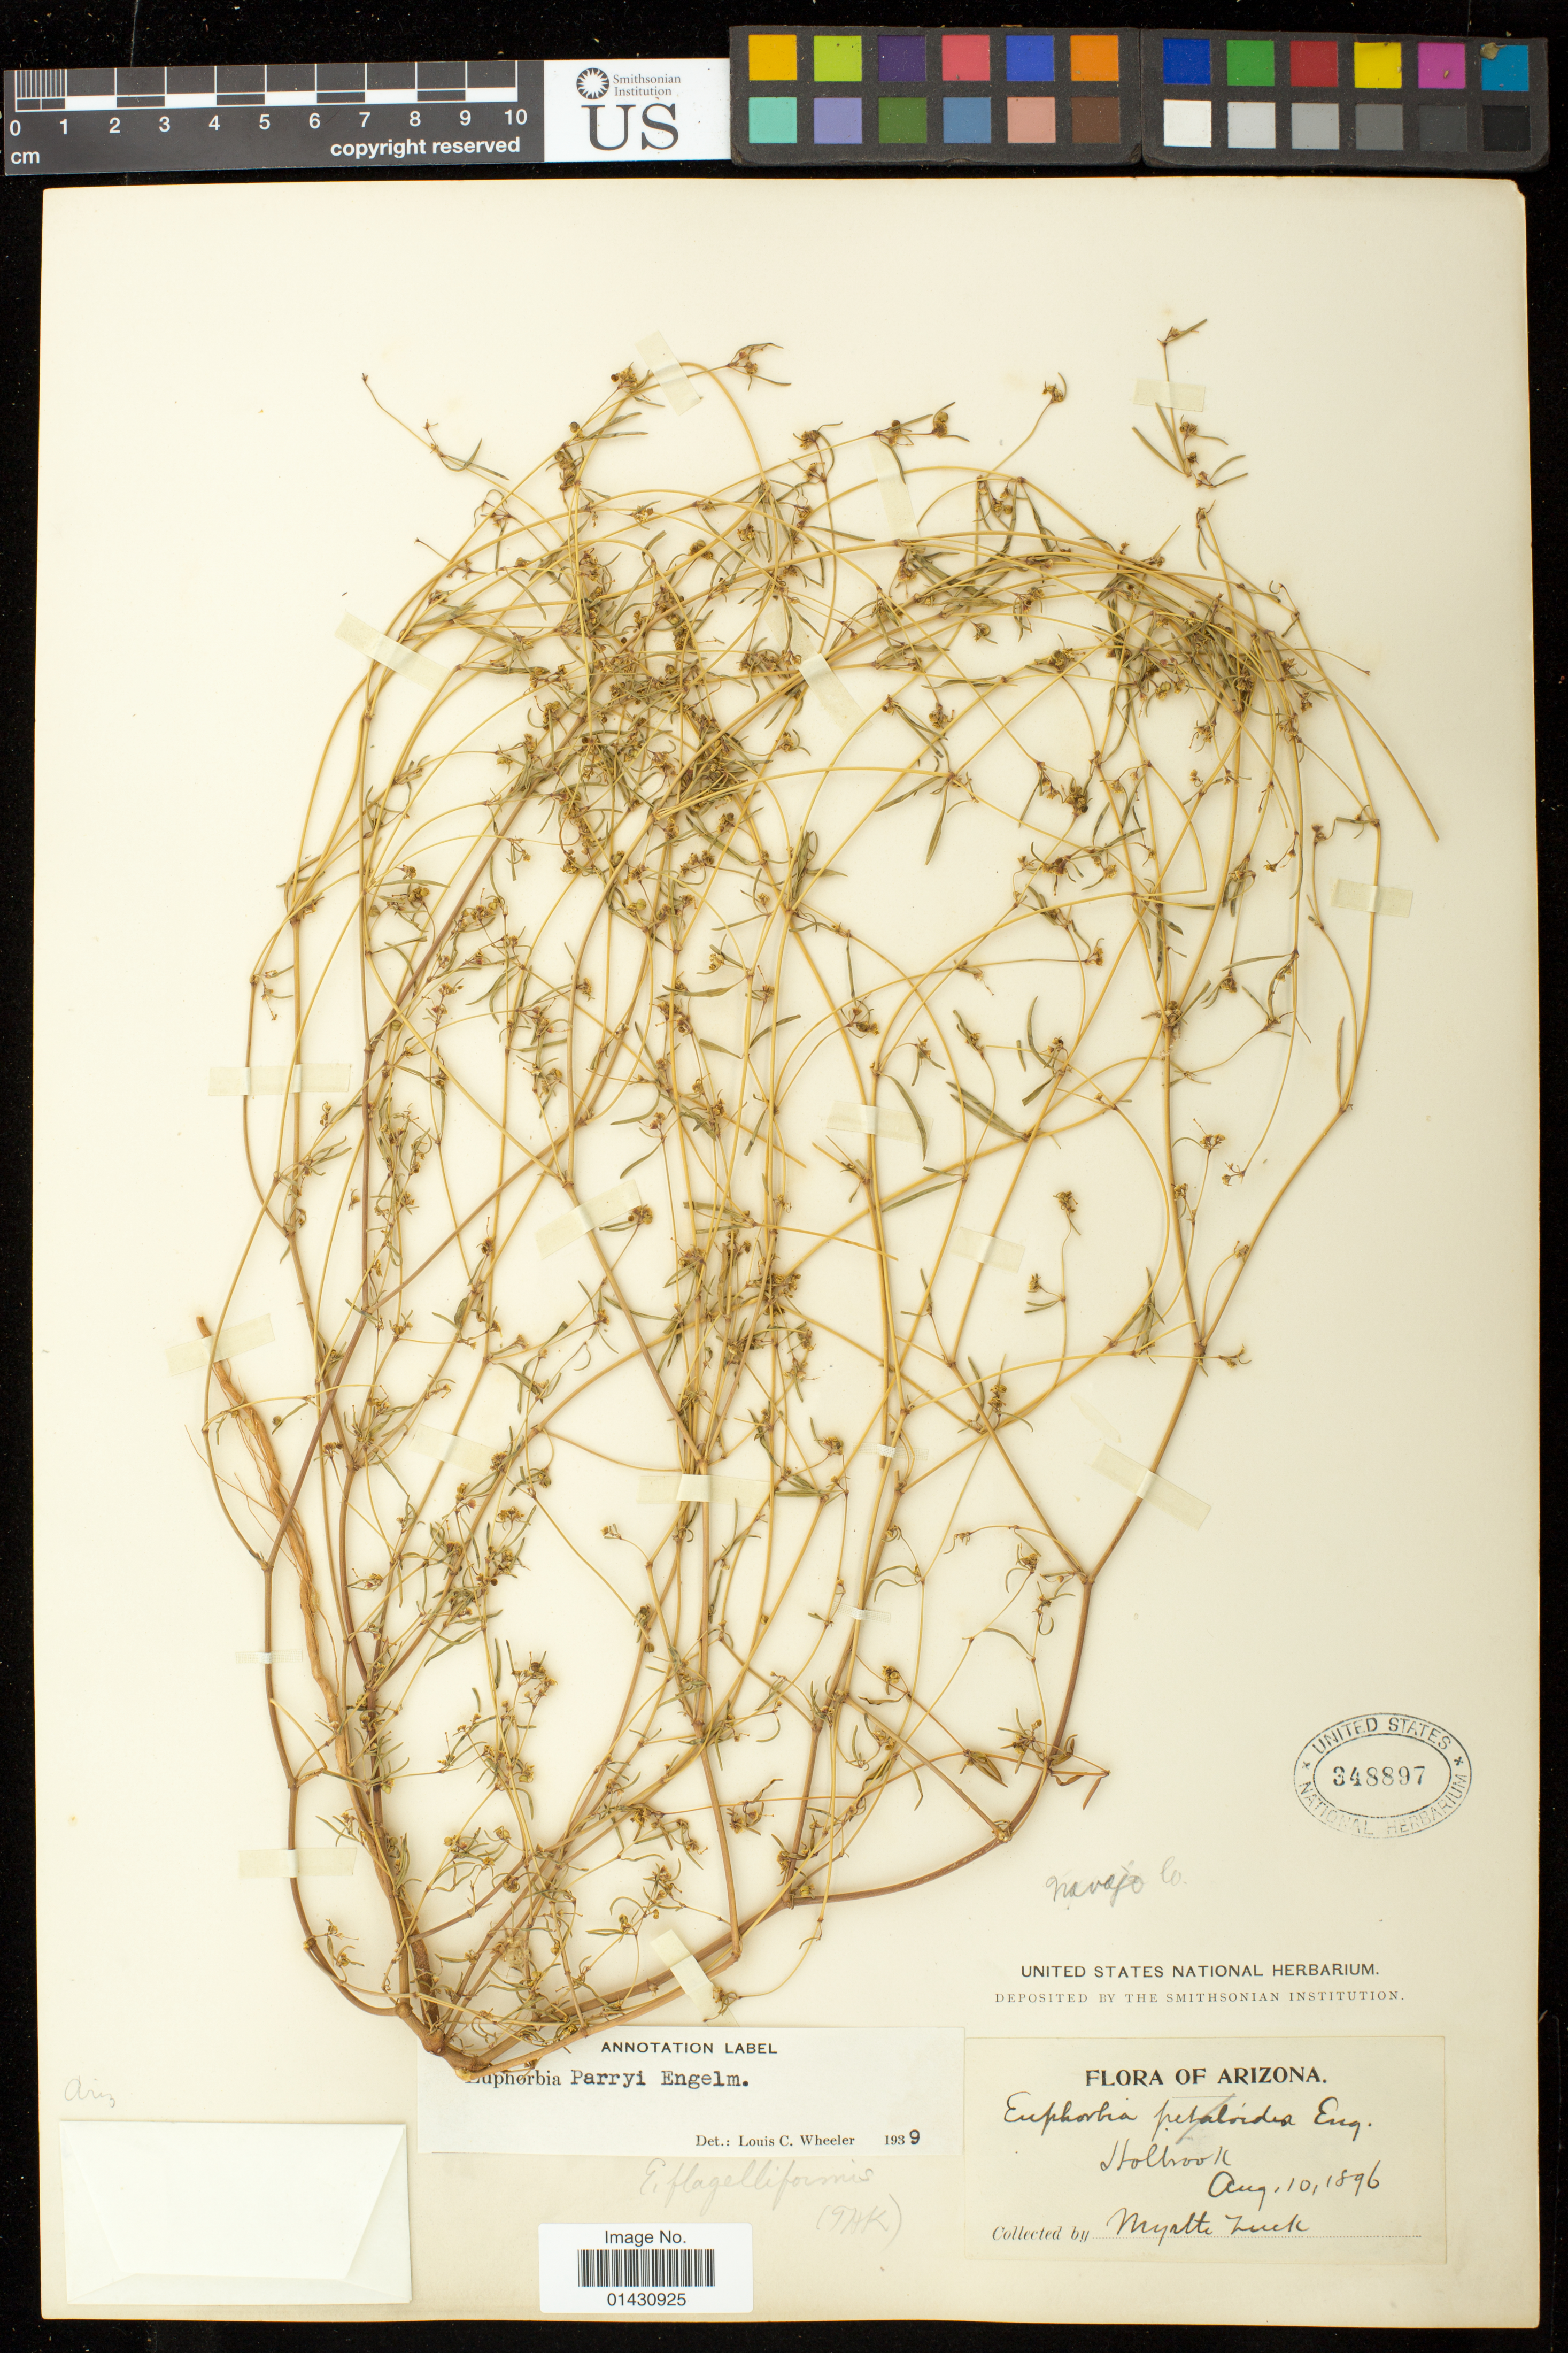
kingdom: Plantae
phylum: Tracheophyta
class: Magnoliopsida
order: Malpighiales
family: Euphorbiaceae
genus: Euphorbia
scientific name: Euphorbia parryi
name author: Engelm.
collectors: M. Zuck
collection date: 1896-08-10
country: United States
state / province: Arizona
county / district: Navajo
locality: Holbrook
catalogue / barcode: US 348897